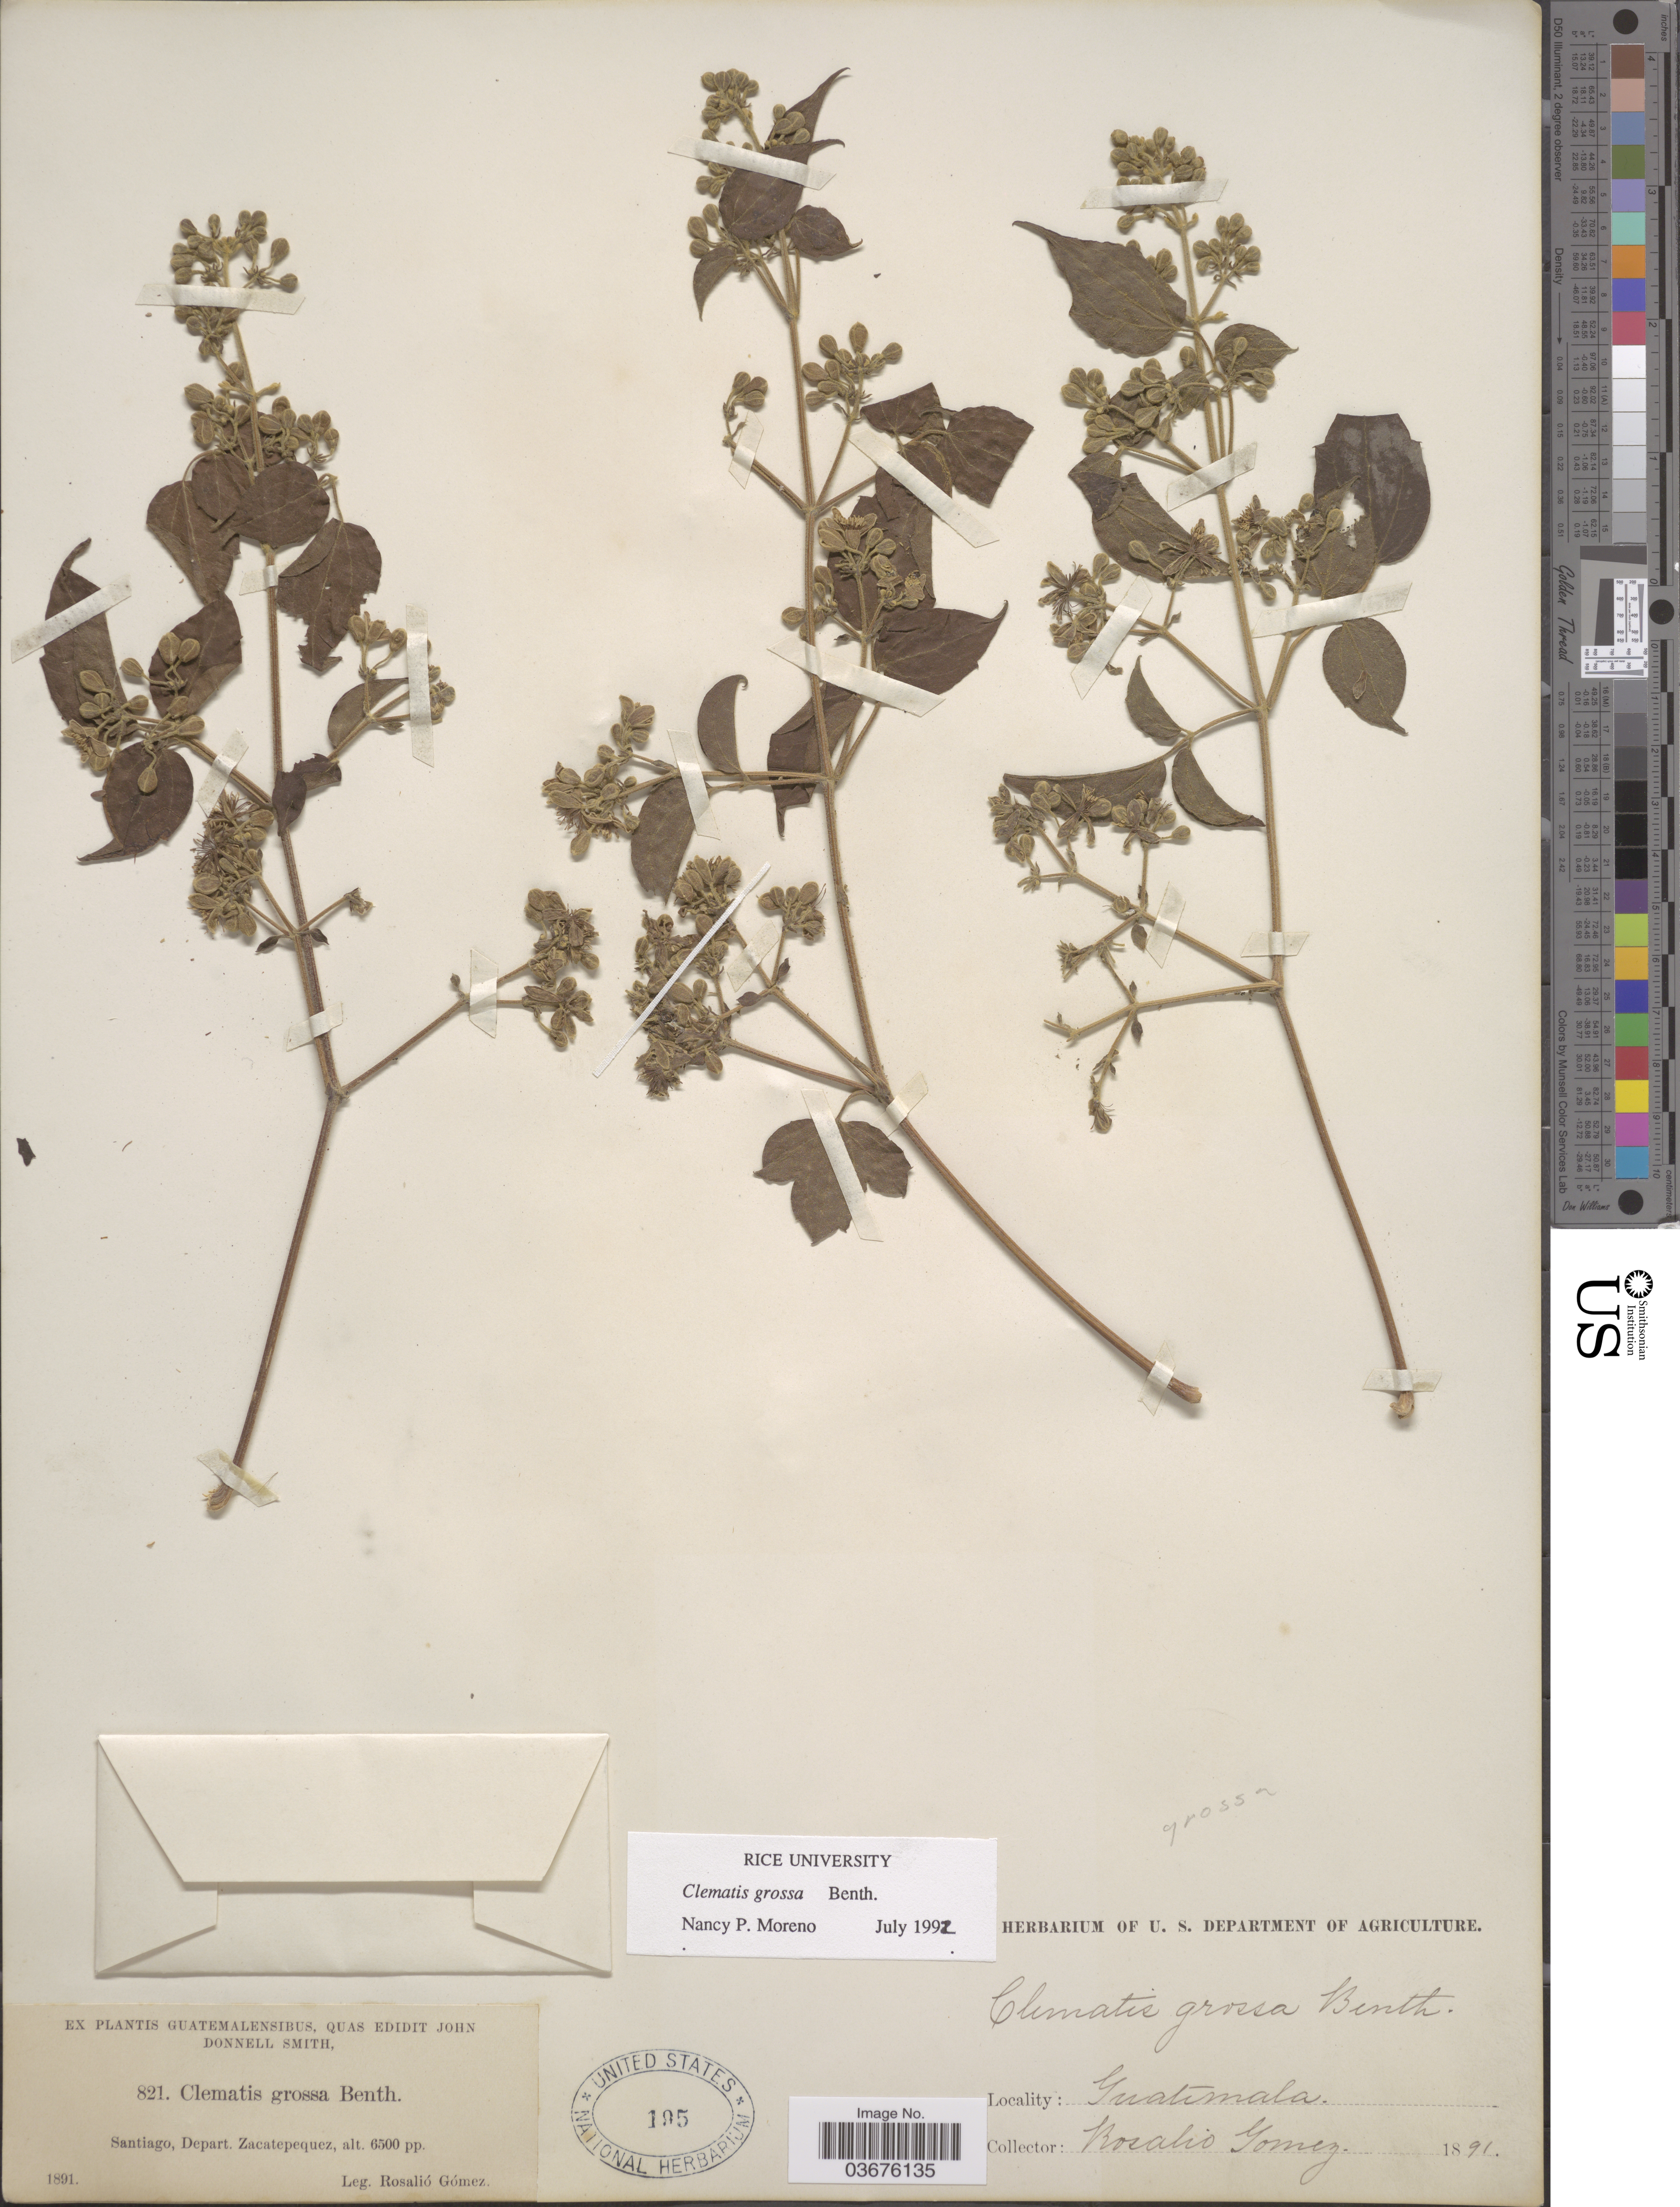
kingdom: Plantae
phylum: Tracheophyta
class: Magnoliopsida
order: Ranunculales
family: Ranunculaceae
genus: Clematis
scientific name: Clematis grossa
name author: Benth.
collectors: R. Gómez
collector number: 821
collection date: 1891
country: Guatemala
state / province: Sacatepequez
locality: Santiago, Depart. Zacatepequez.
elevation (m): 1981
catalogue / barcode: US 195